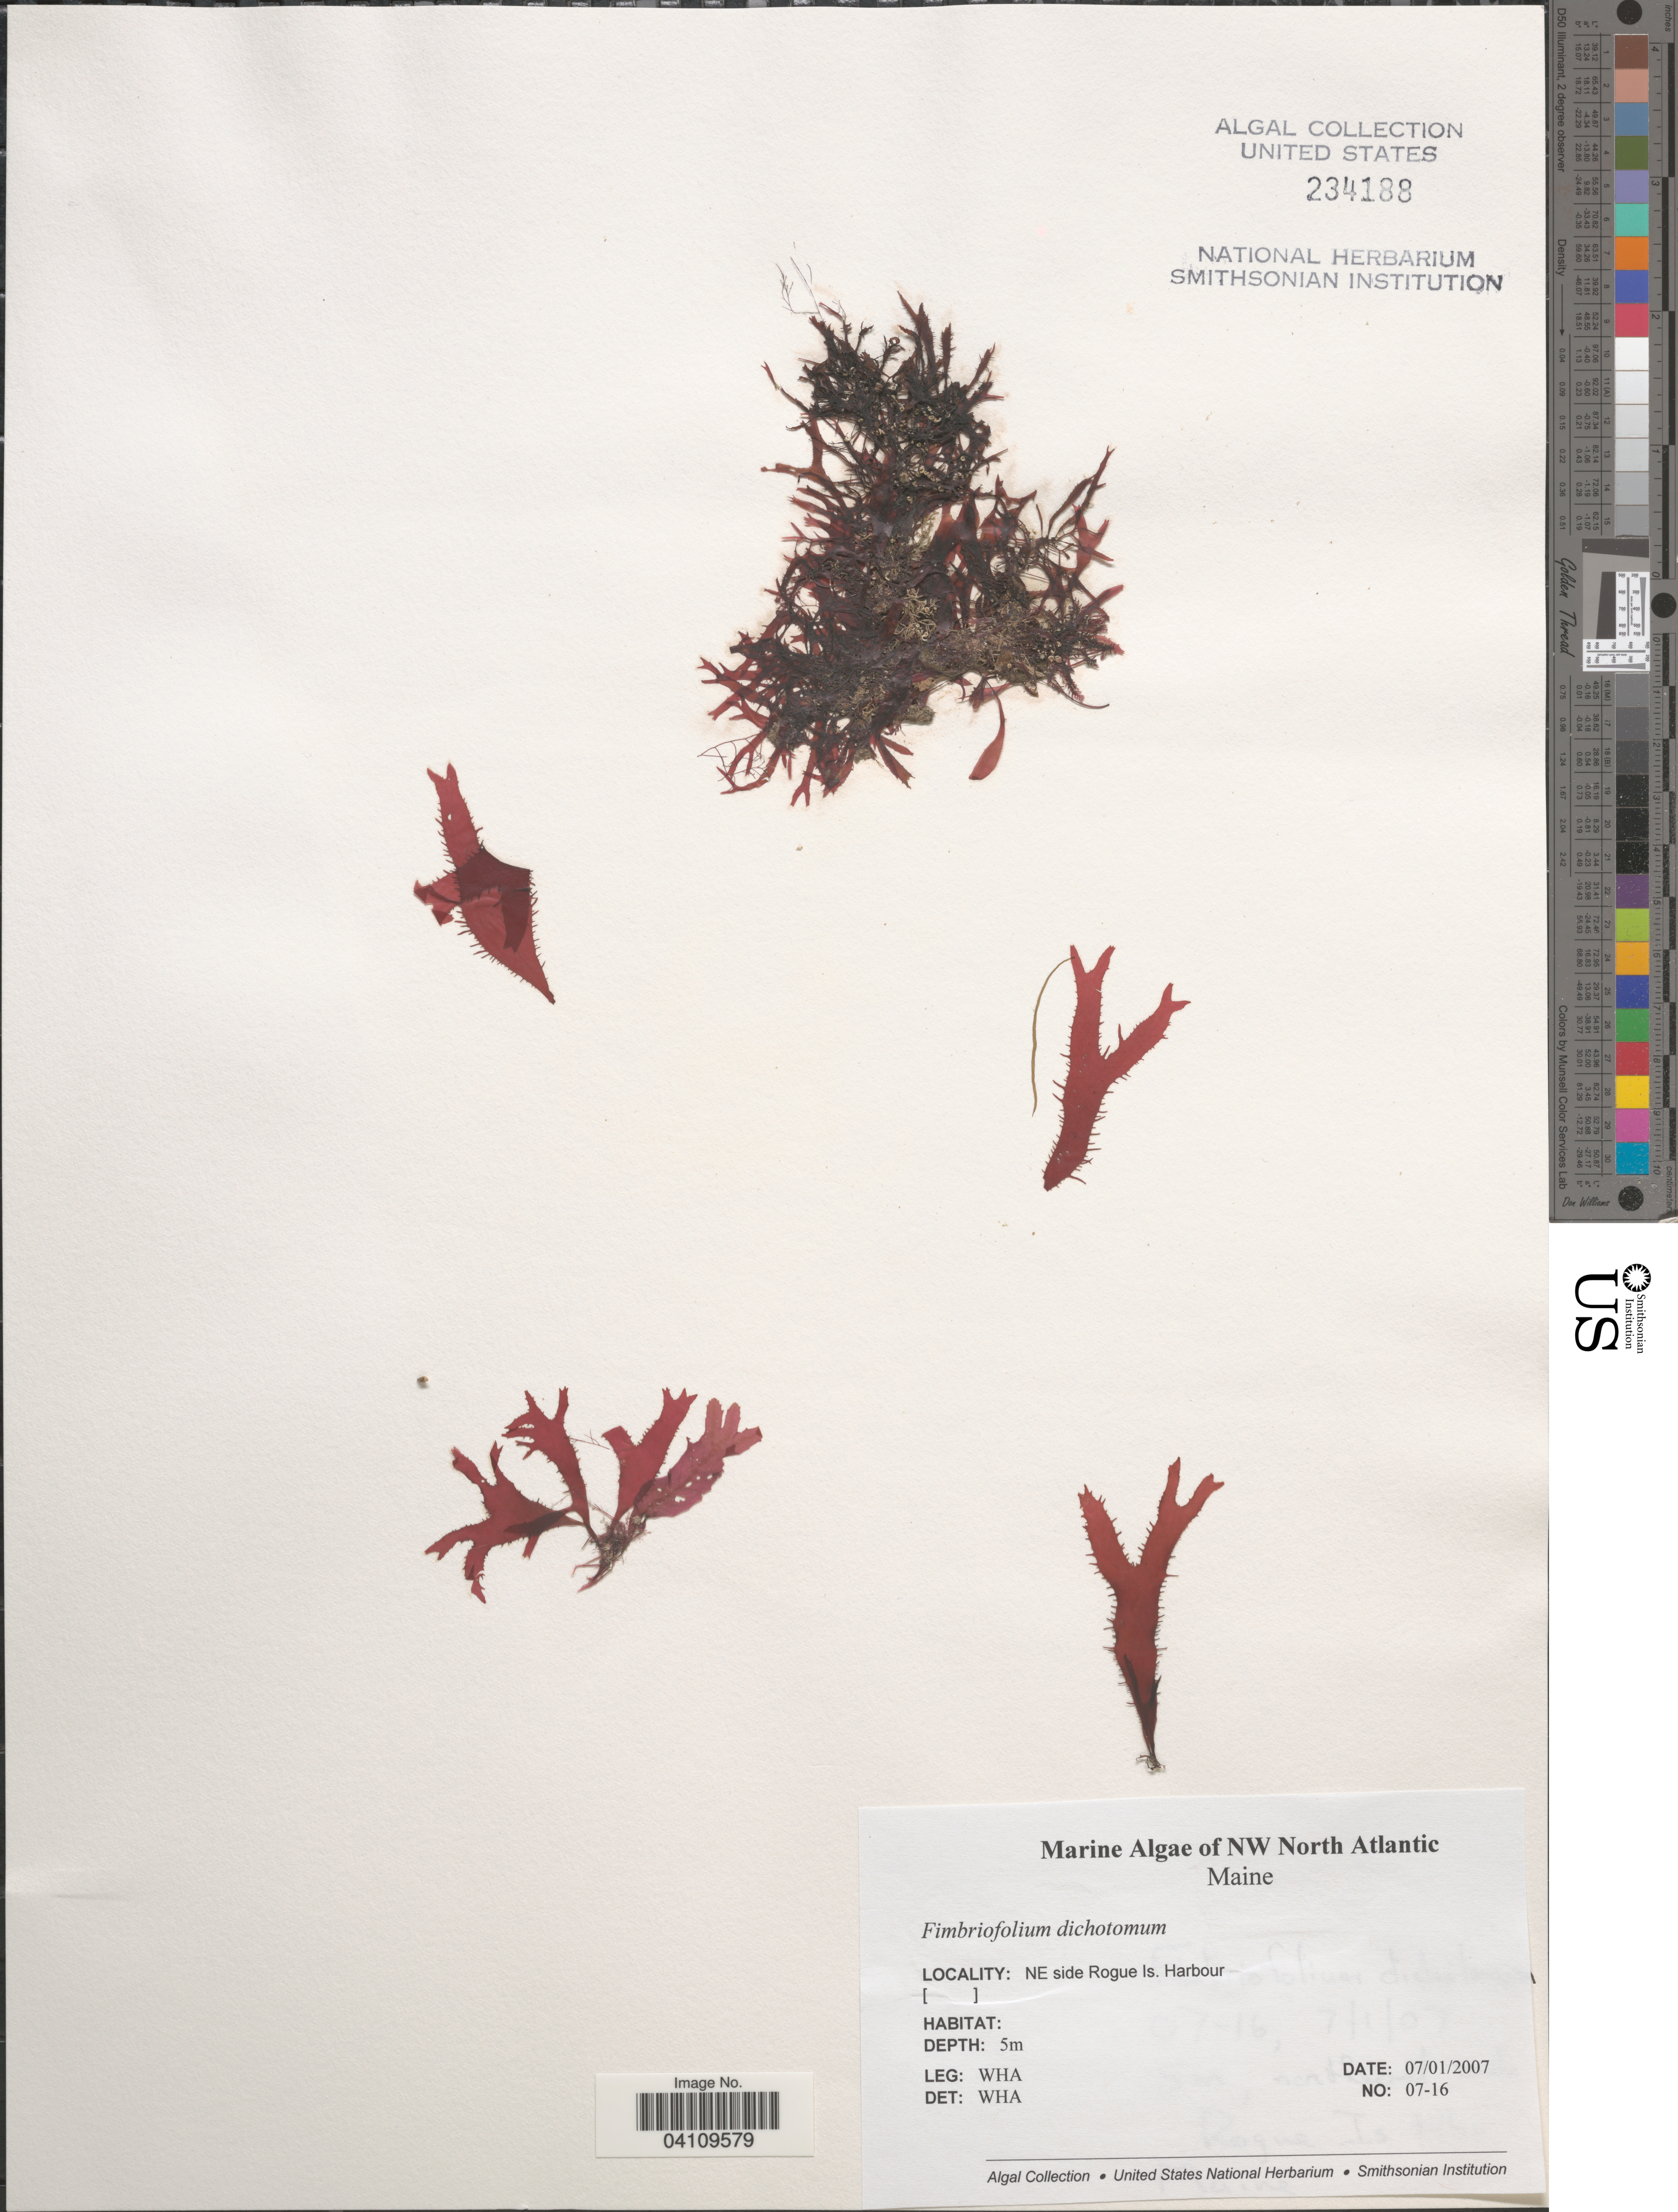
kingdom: Plantae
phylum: Rhodophyta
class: Florideophyceae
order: Gigartinales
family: Cystocloniaceae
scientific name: Fimbriofolium dichotomum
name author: (Lepech.) Hansen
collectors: W. H. Adey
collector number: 07-16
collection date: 2007-07-01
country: United States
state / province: Maine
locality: NW North Atlantic. NE side Rogue Is. Harbour.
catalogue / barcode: US 234188